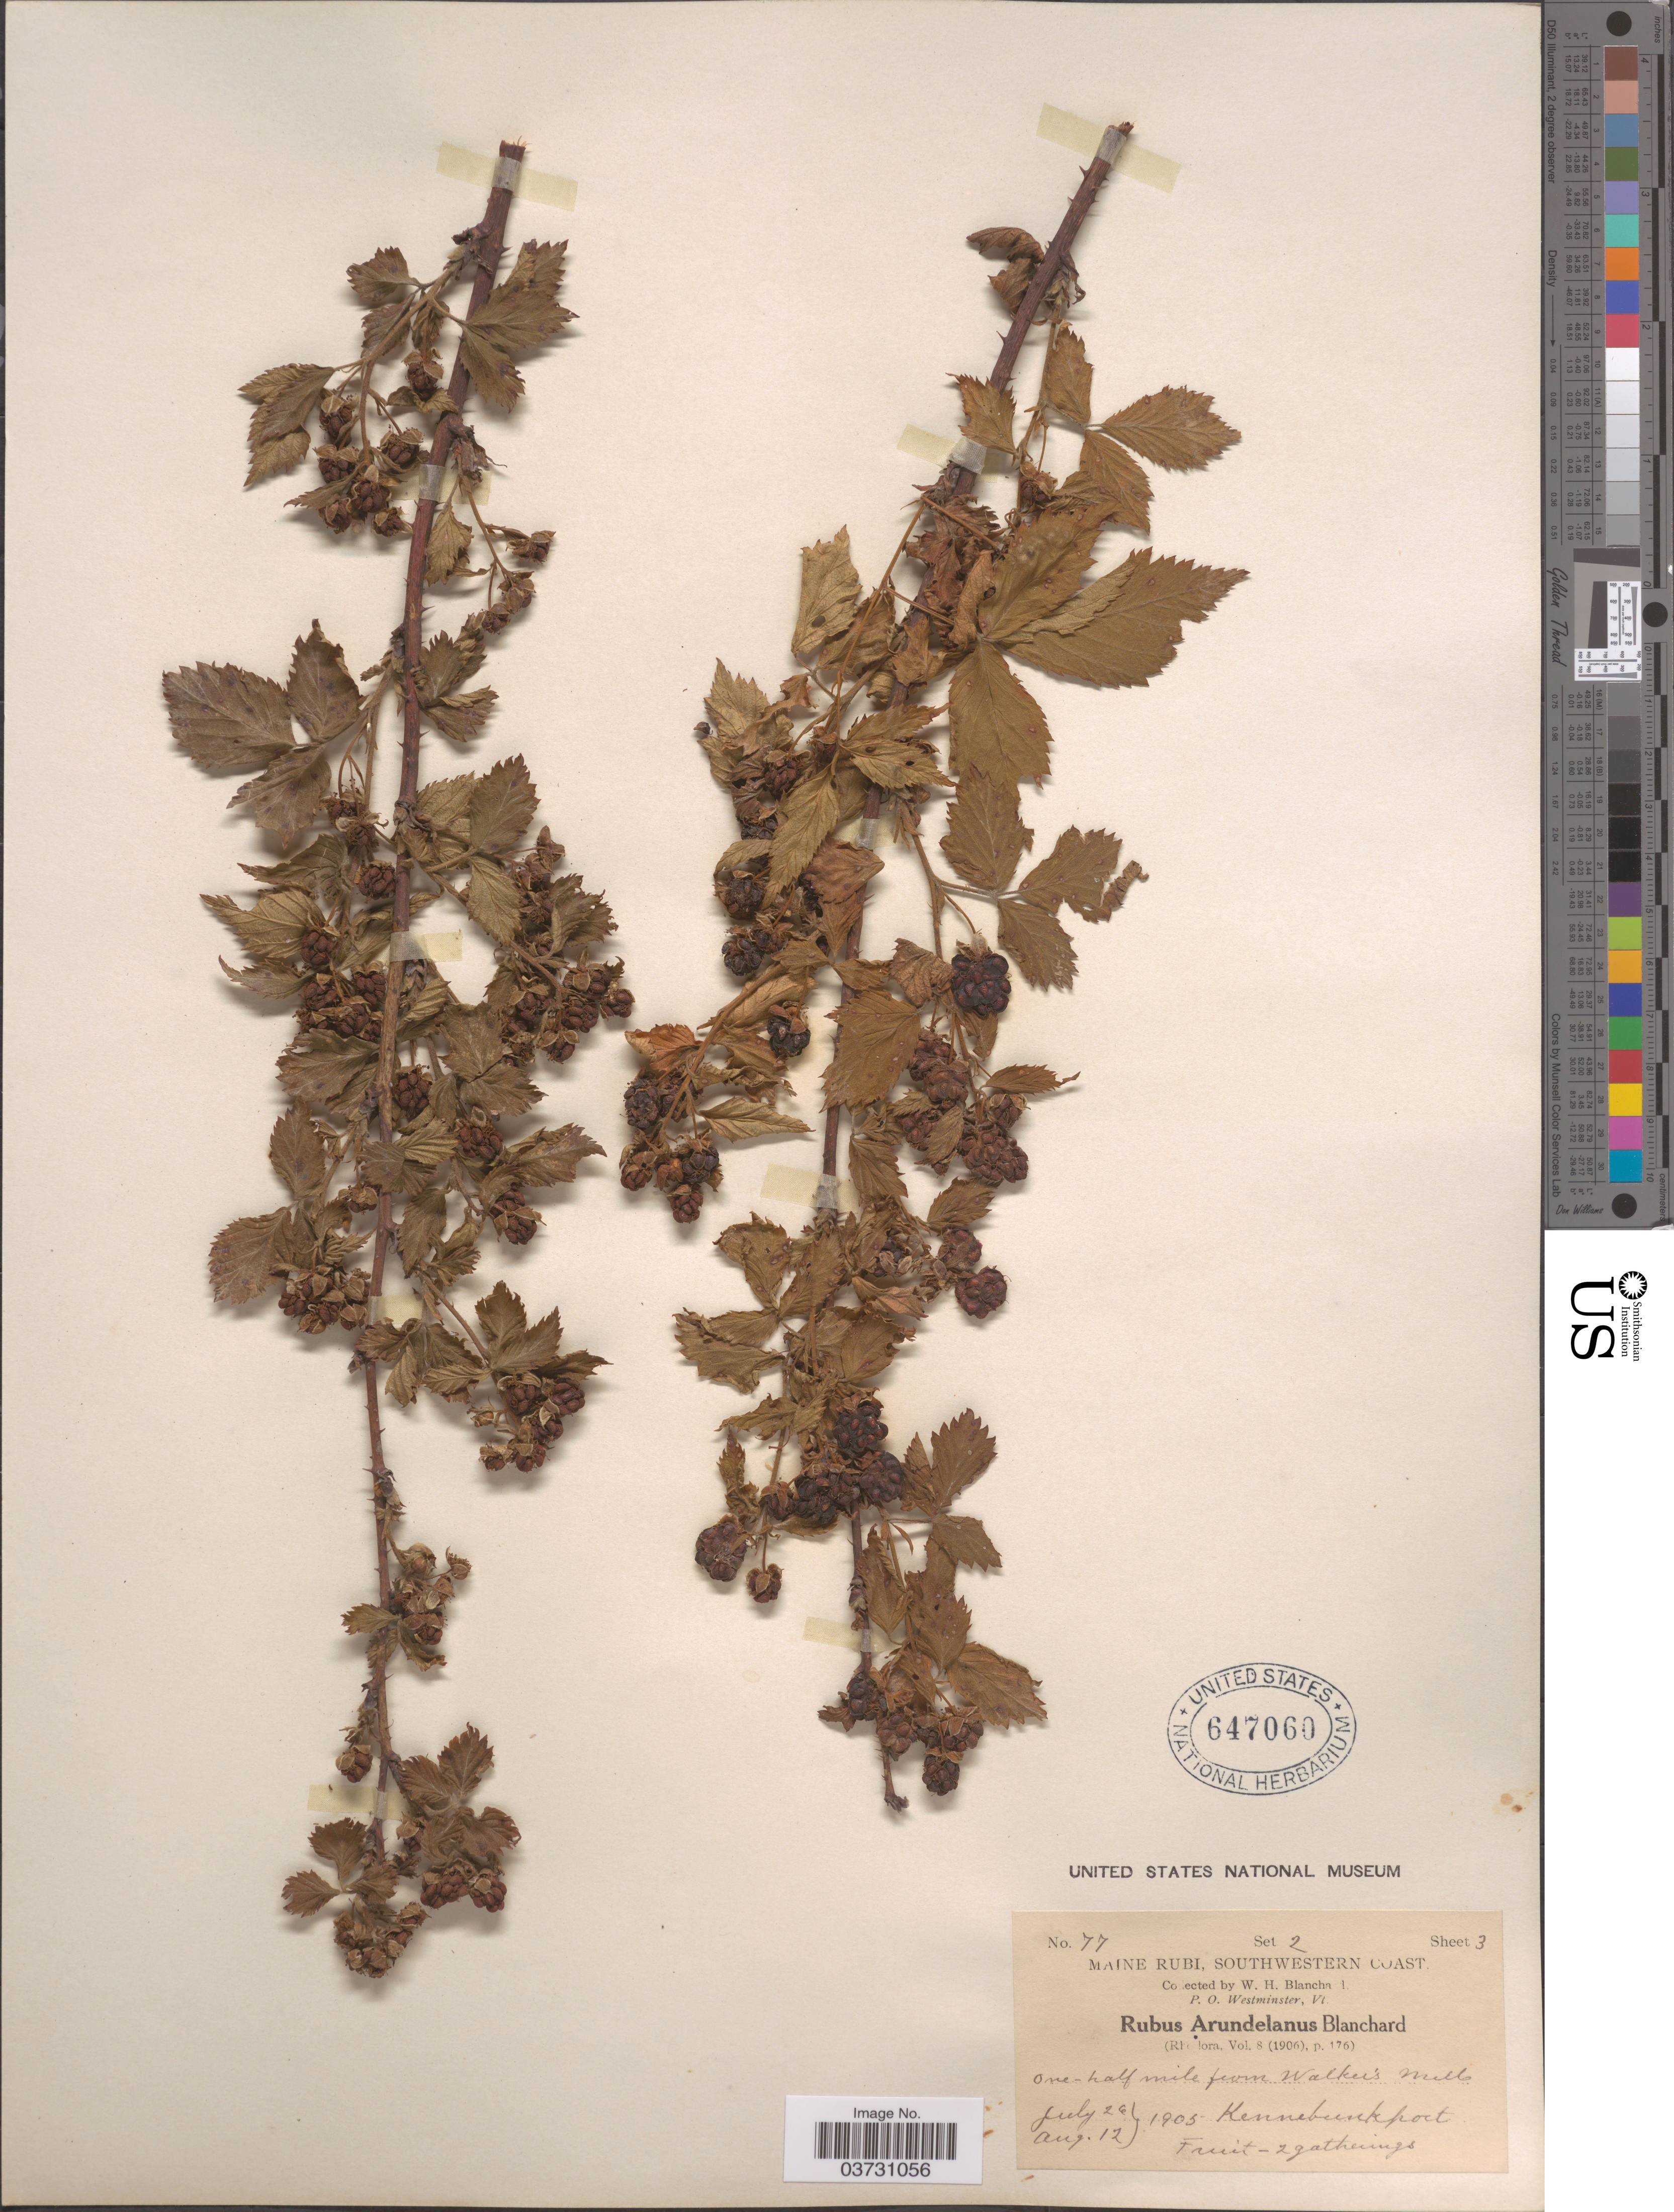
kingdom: Plantae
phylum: Tracheophyta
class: Magnoliopsida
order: Rosales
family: Rosaceae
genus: Rubus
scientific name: Rubus recurvans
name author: Blanch.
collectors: W. H. Blanchard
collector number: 77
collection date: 1905-07-26/1905-08-12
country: United States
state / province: Maine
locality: Southwestern Coast. One-half mile from Walker's Mill. Kennebunkport.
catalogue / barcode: US 647060